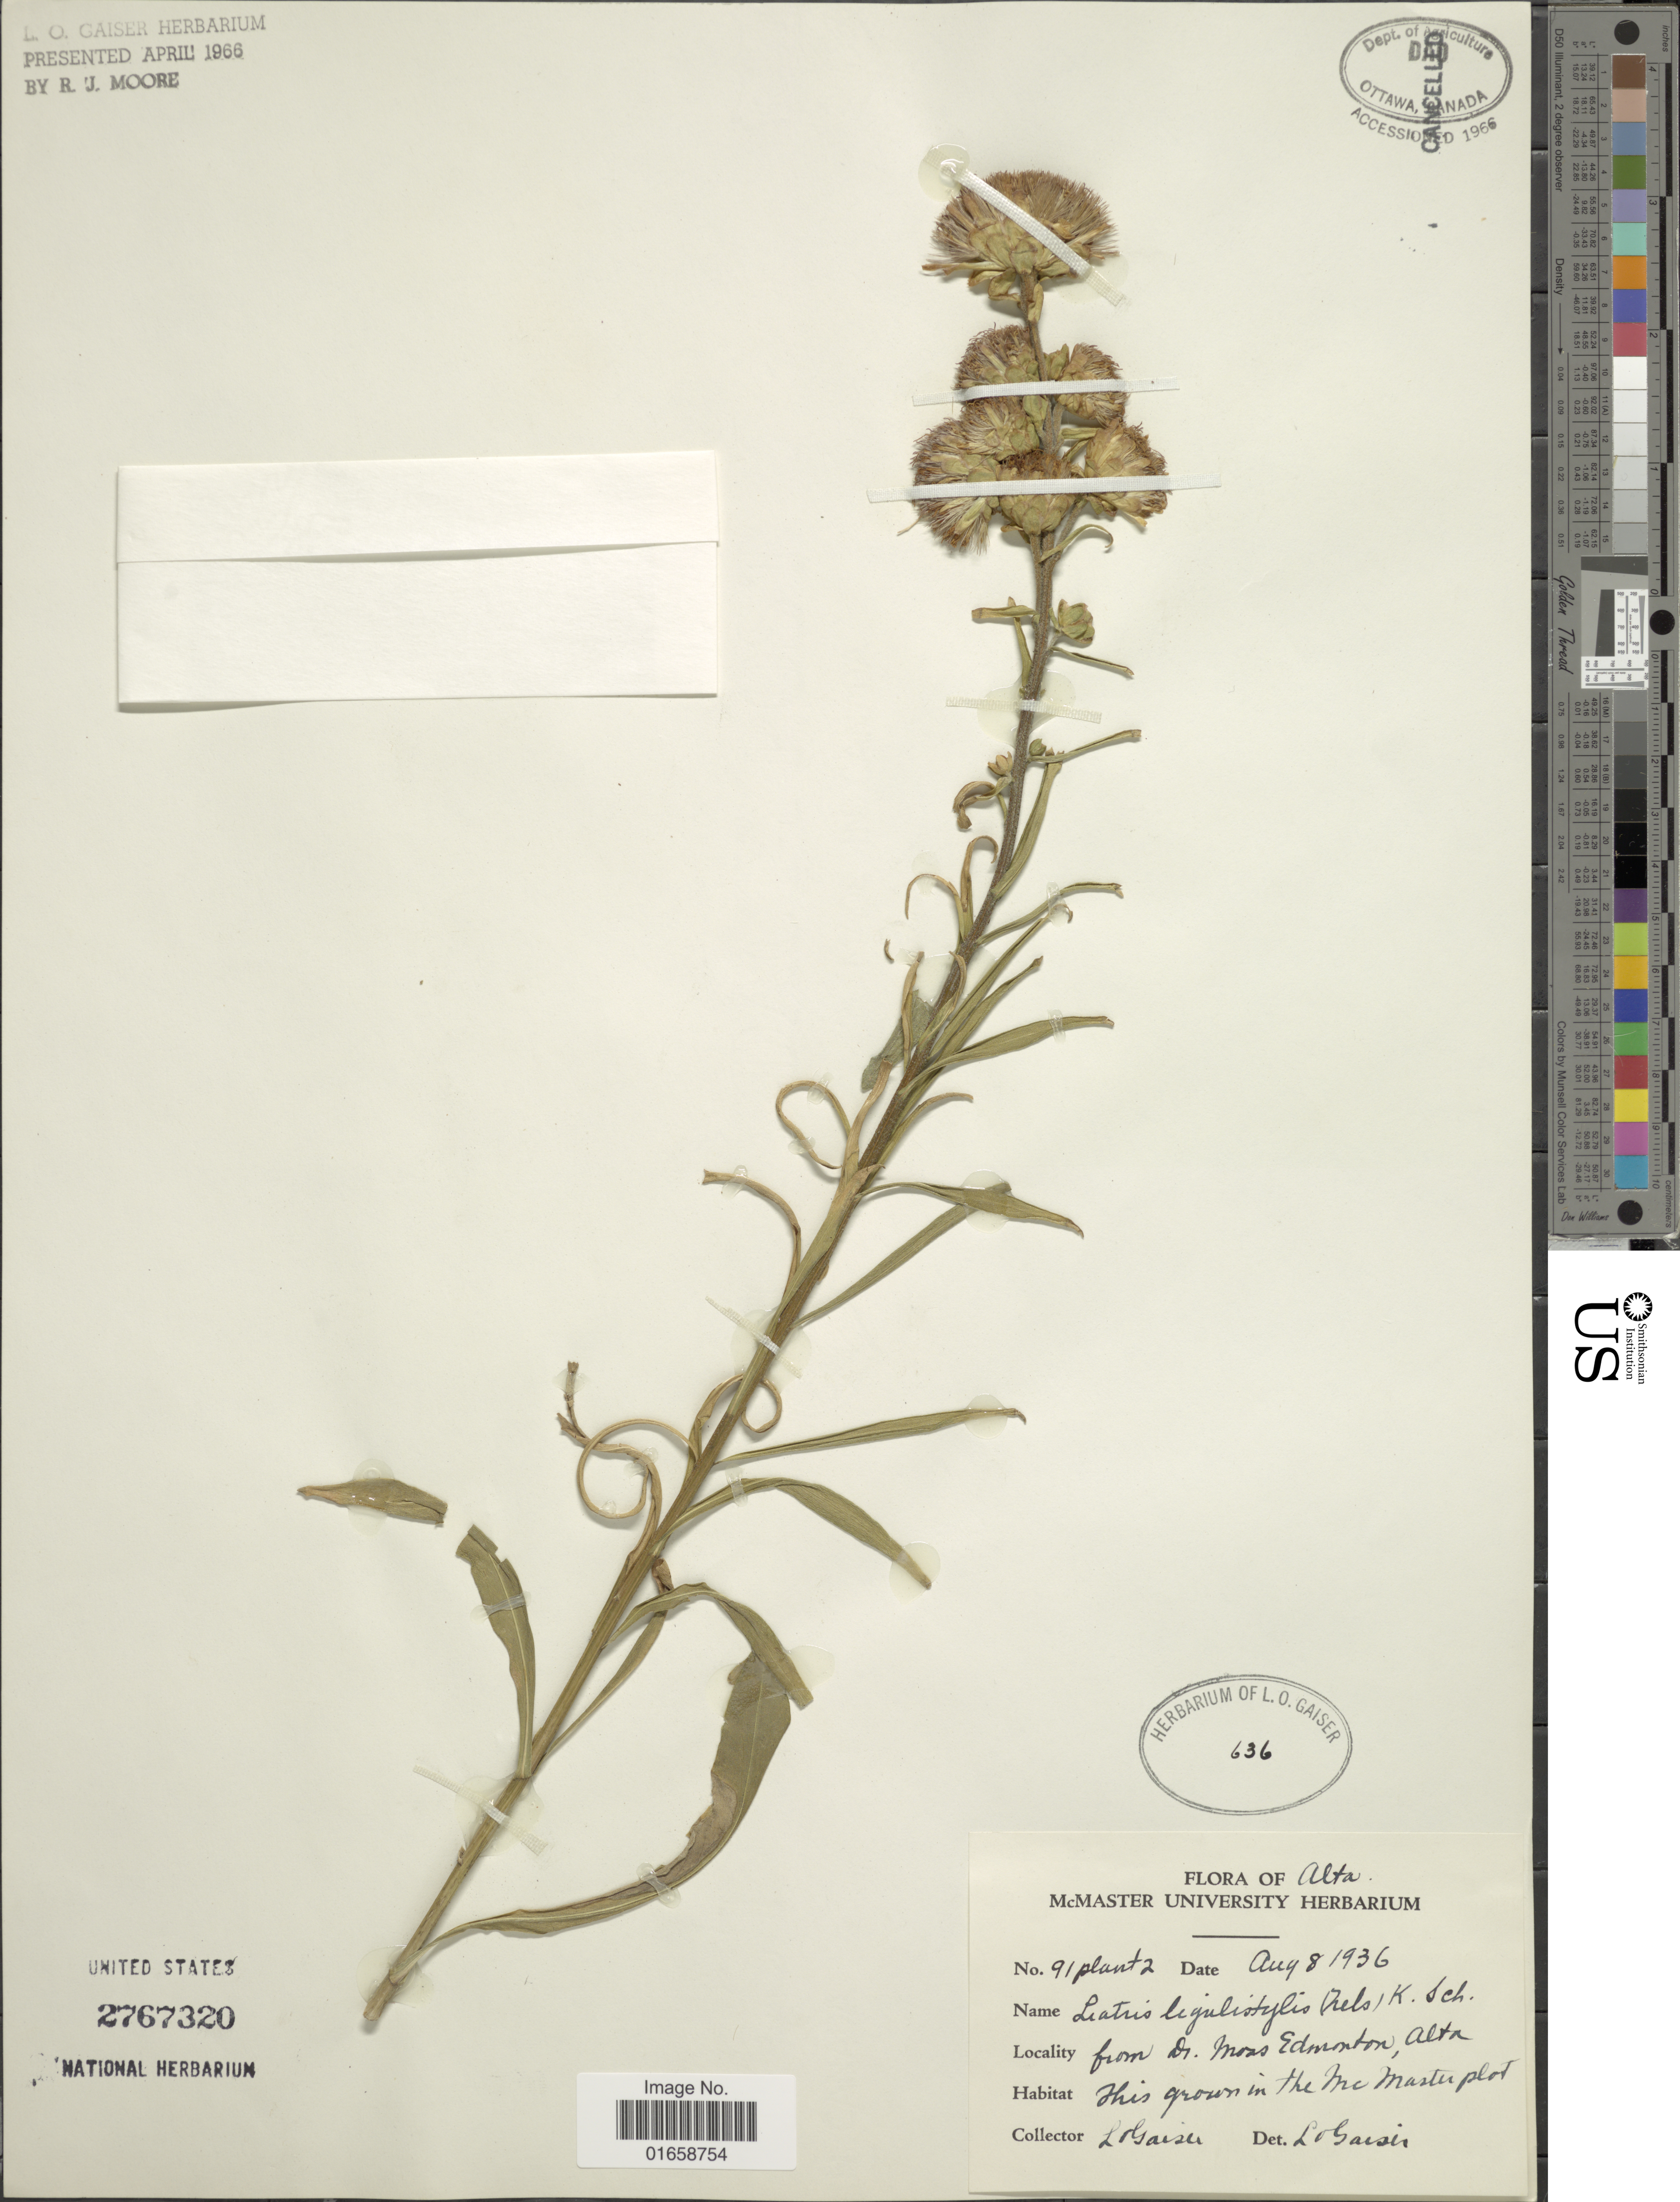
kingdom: Plantae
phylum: Tracheophyta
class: Magnoliopsida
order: Asterales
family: Asteraceae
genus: Liatris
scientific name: Liatris ligulistylis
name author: (A. Nelson) K. Schum.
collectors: L. Gaiser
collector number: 91 plant 2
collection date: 1936-08-08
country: Canada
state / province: Alberta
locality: From Dr. Moas Edmonton, Alta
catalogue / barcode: US 2767320